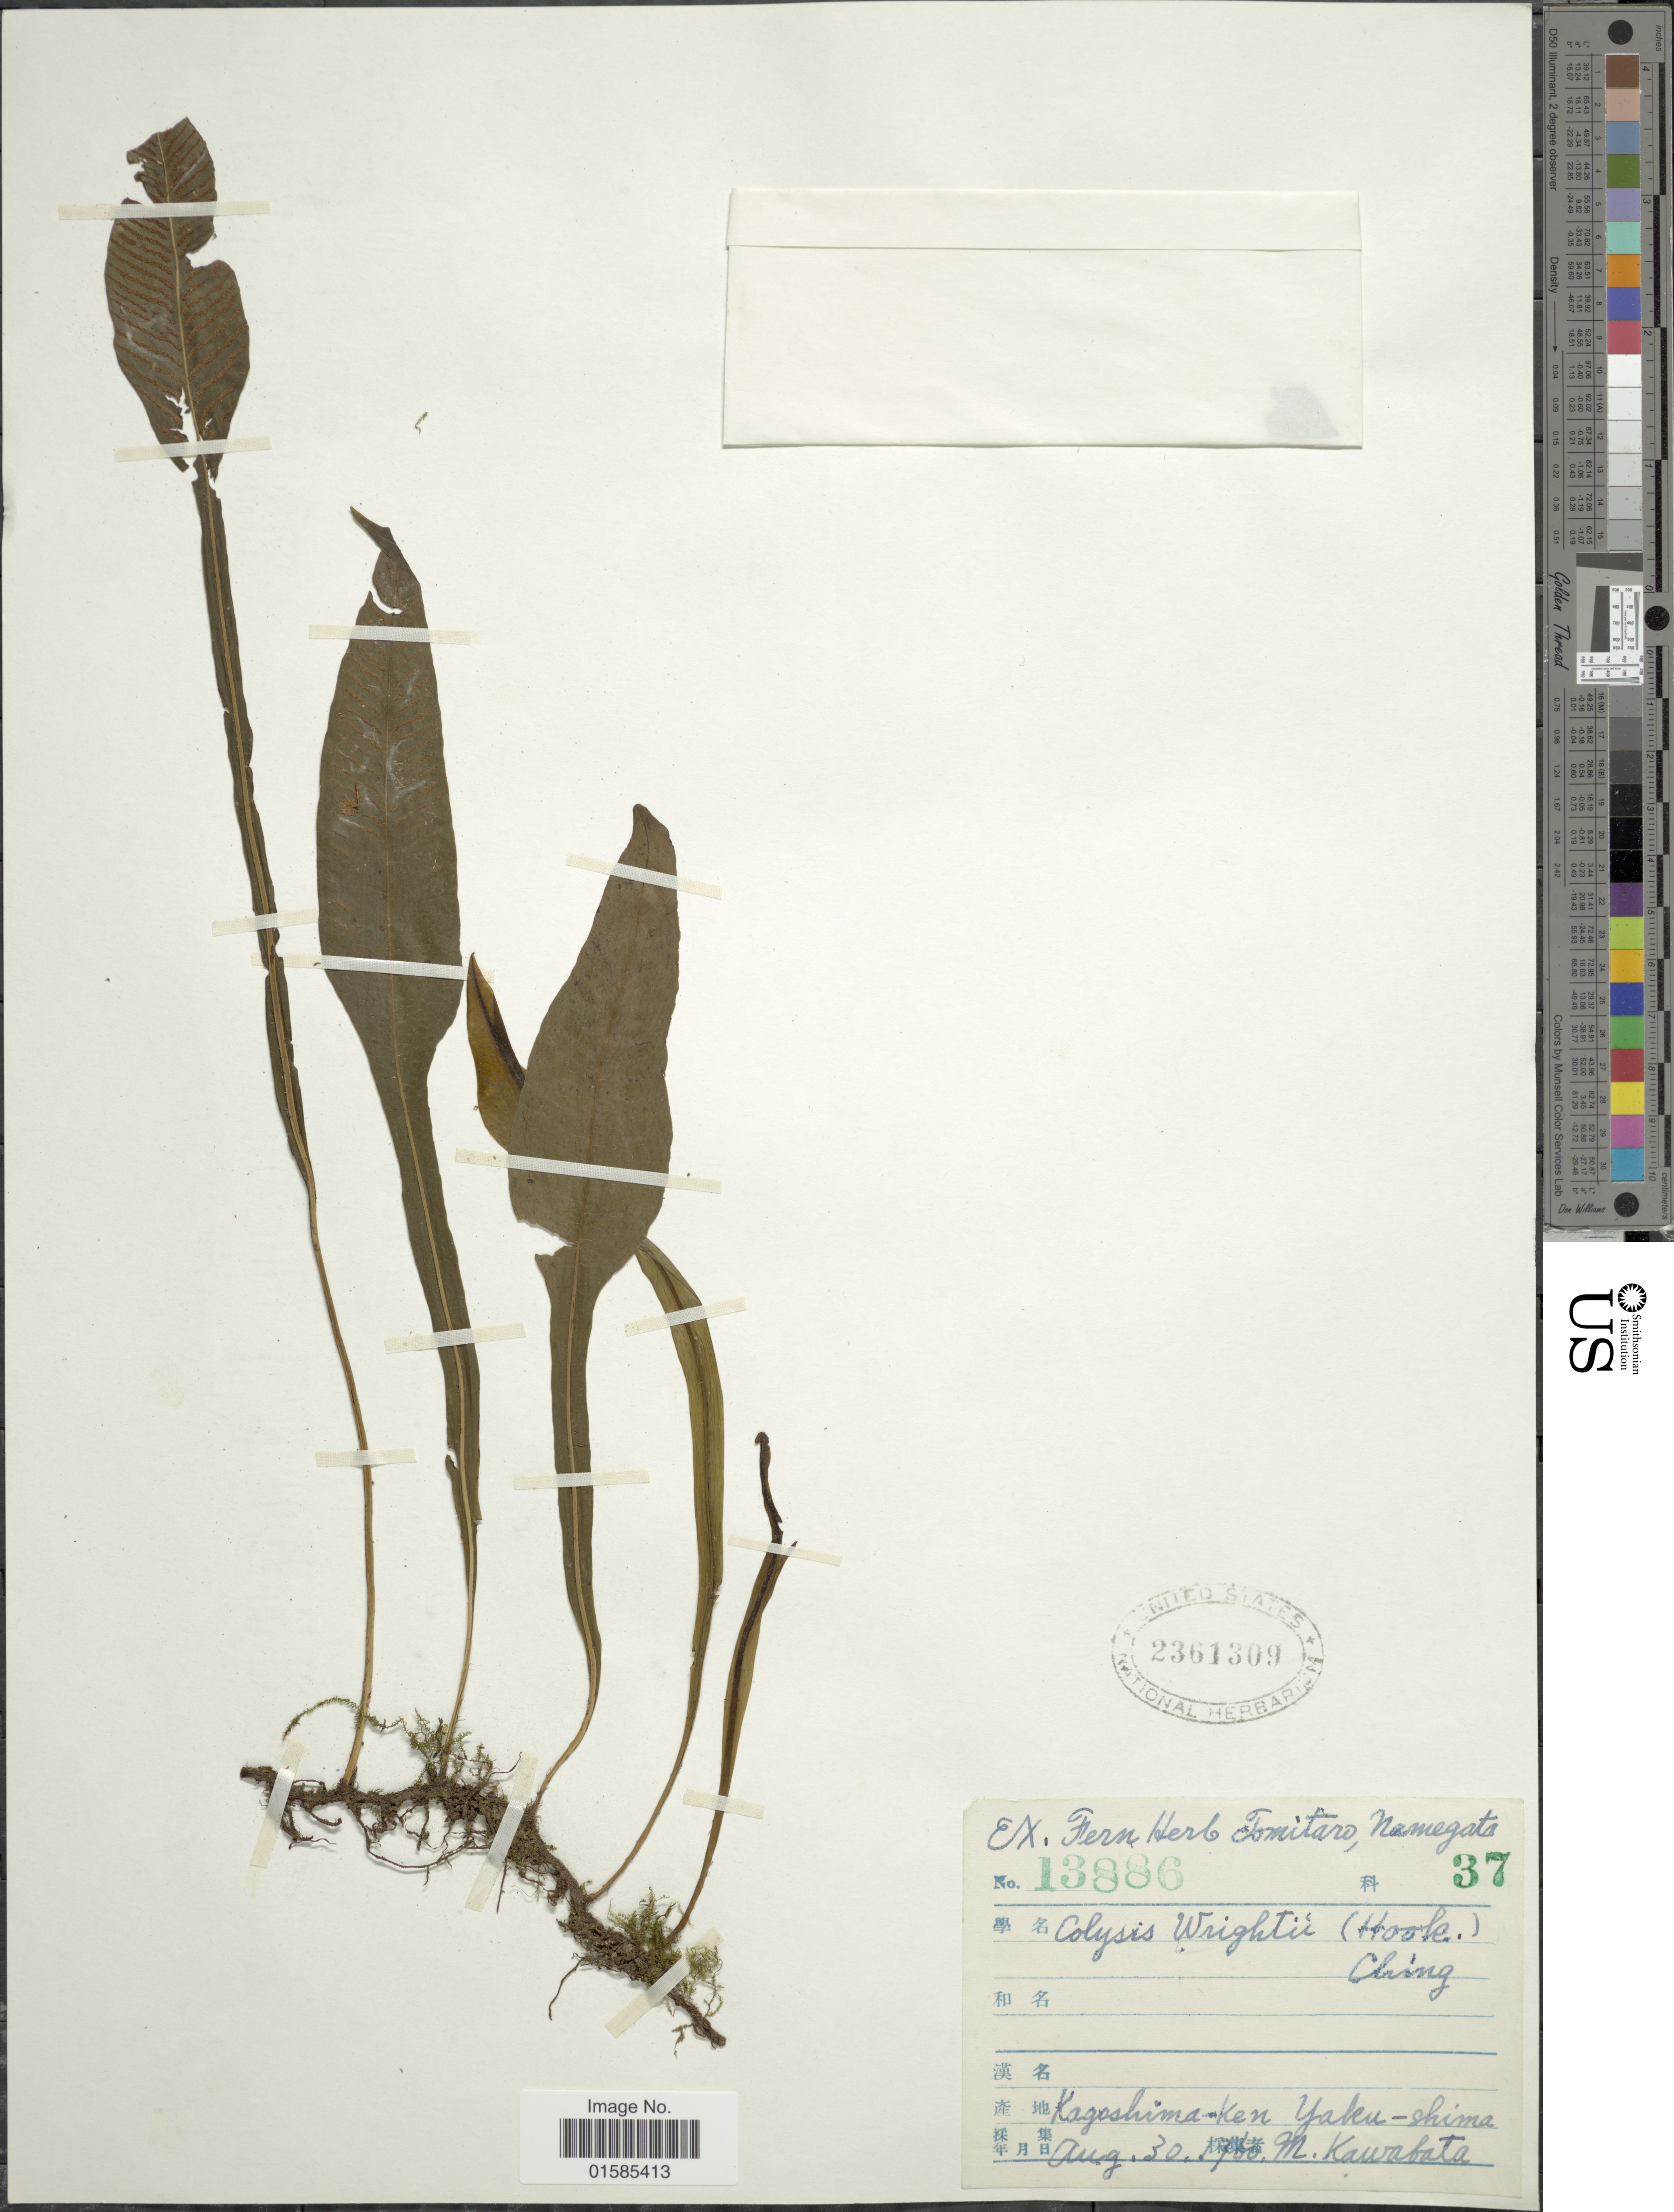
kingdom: Plantae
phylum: Tracheophyta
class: Polypodiopsida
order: Polypodiales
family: Polypodiaceae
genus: Leptochilus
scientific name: Leptochilus wrightii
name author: (Hook.) X.C. Zhang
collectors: M. Kawabata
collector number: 13886/37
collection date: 1960-08-30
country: Japan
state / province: Kagosima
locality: Kagoshima-Ken, Yaku-shima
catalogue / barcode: US 2361309